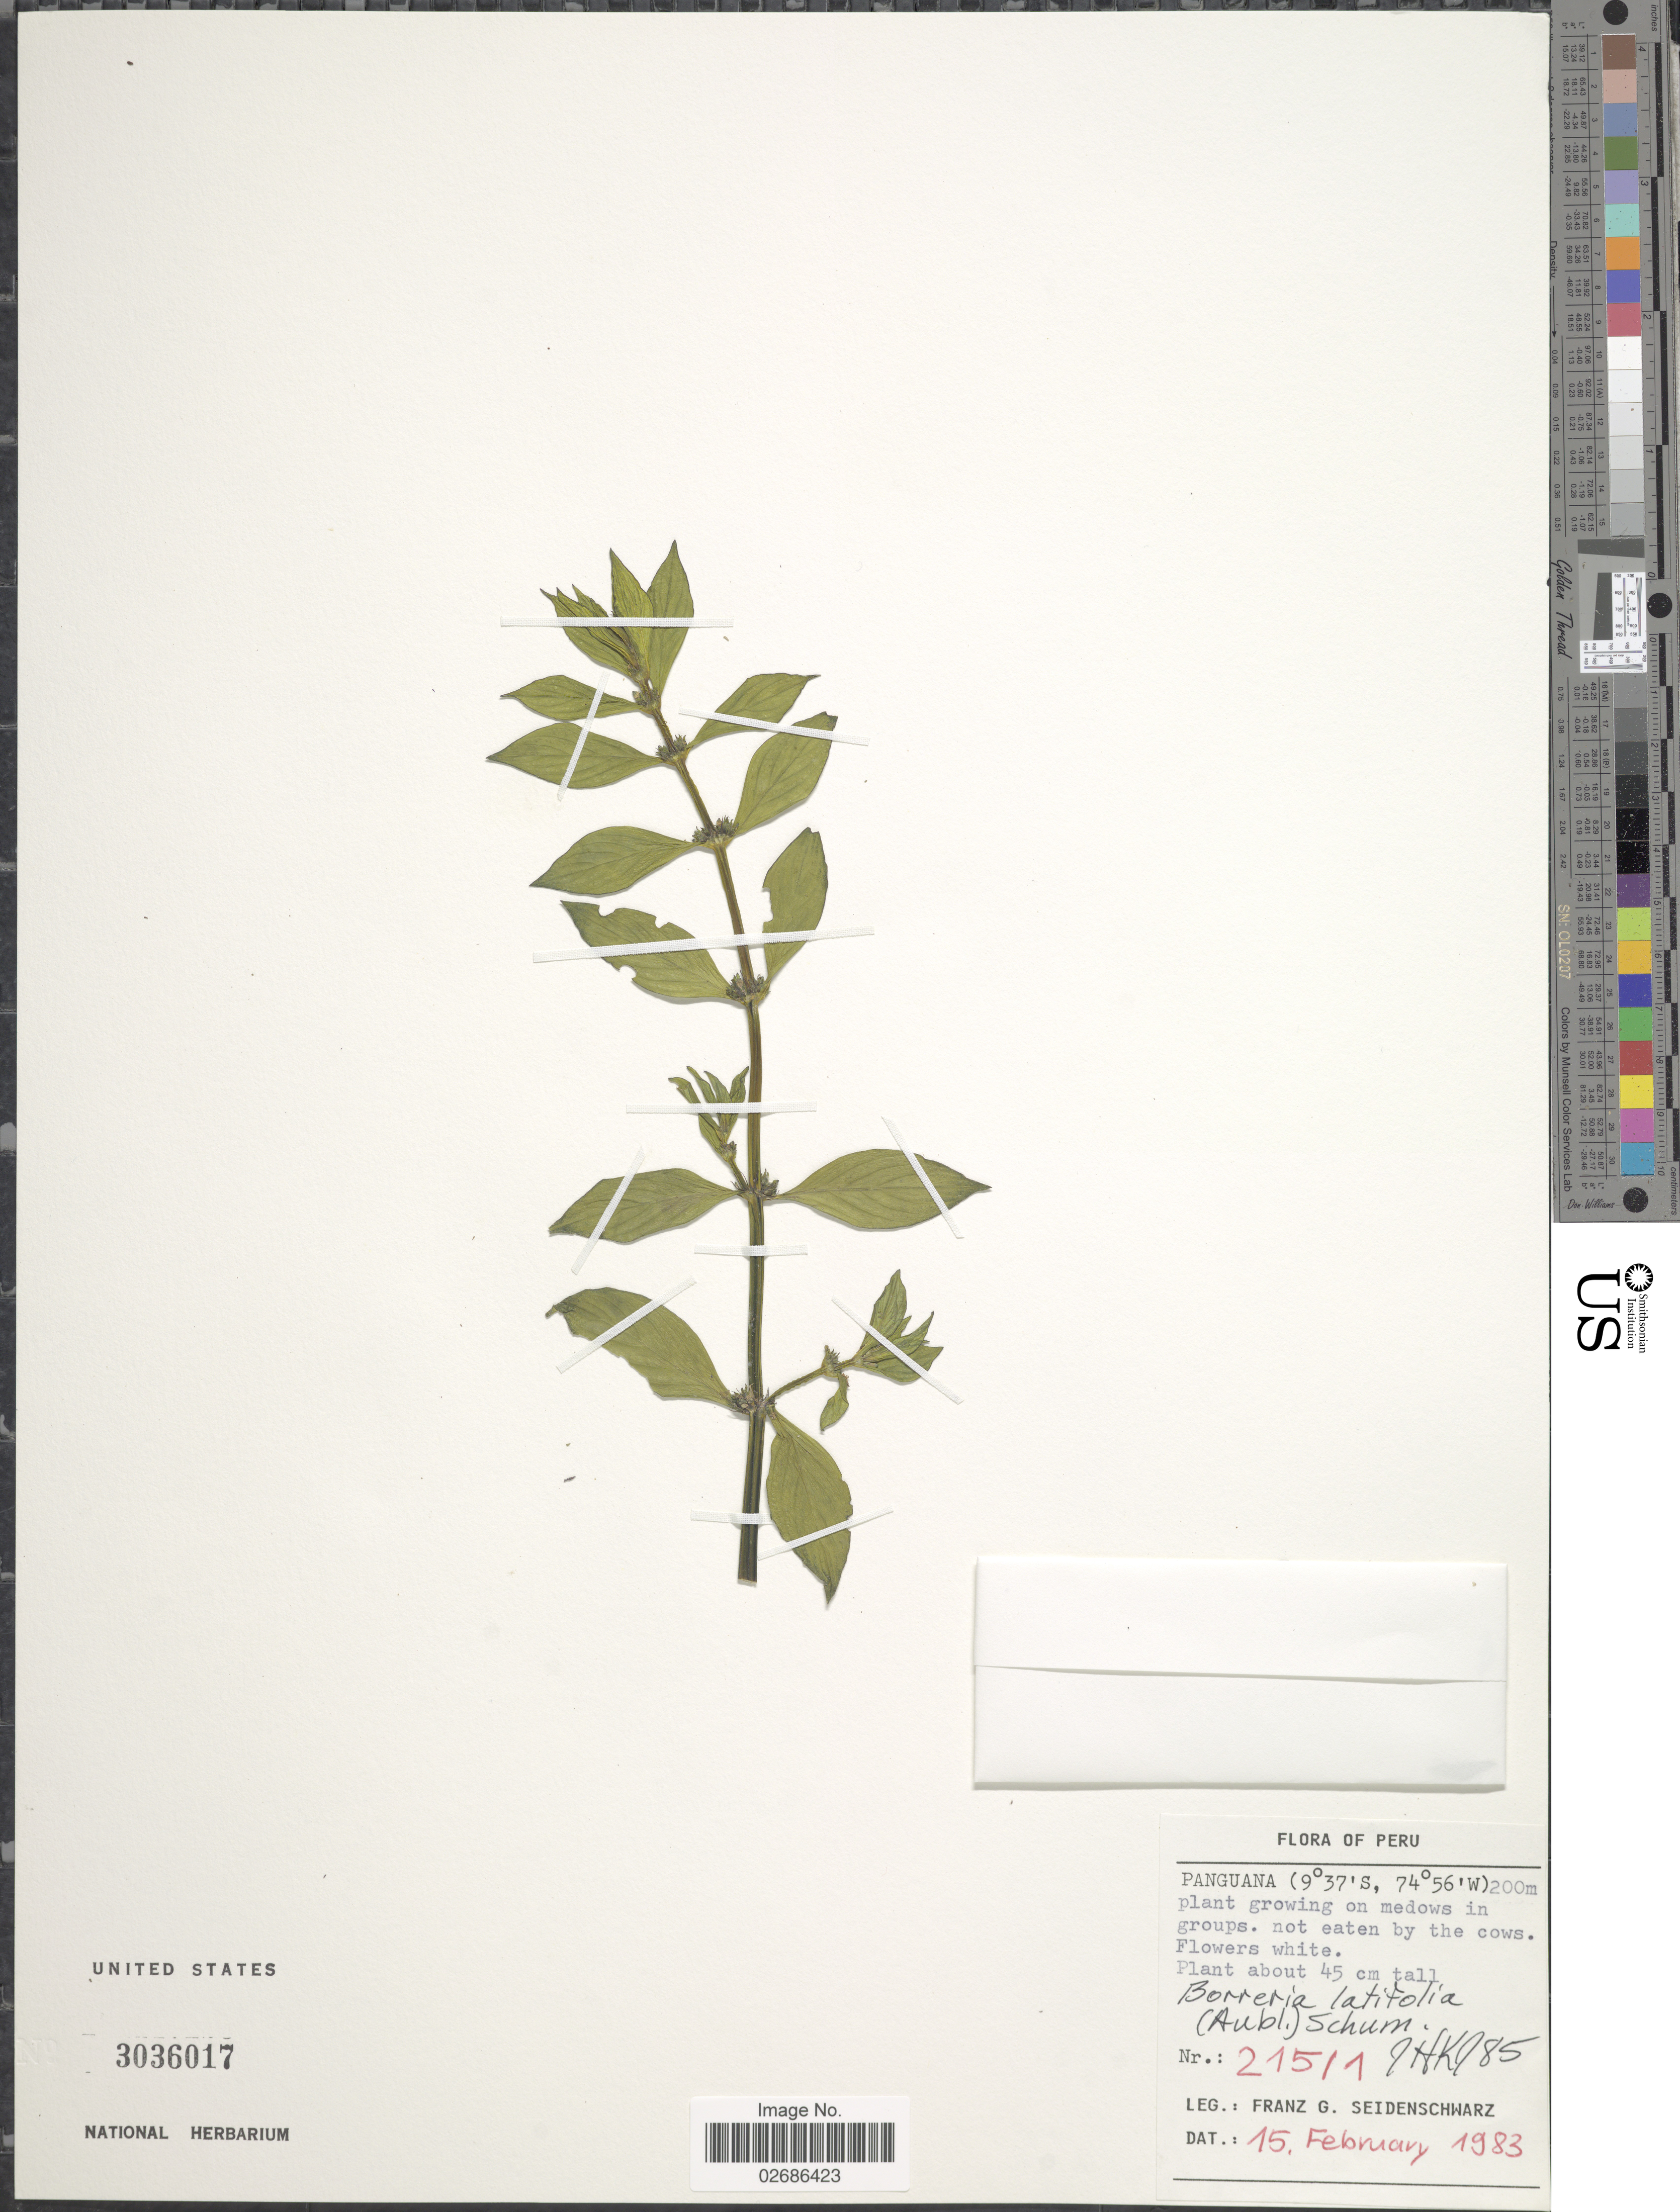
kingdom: Plantae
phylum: Tracheophyta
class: Magnoliopsida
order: Gentianales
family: Rubiaceae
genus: Borreria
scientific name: Borreria latifolia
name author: (Aubl.) K. Schum.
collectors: F. Seidenschwarz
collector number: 215/1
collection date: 1983-02-15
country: Peru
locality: Panguana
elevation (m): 200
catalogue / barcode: US 3036017